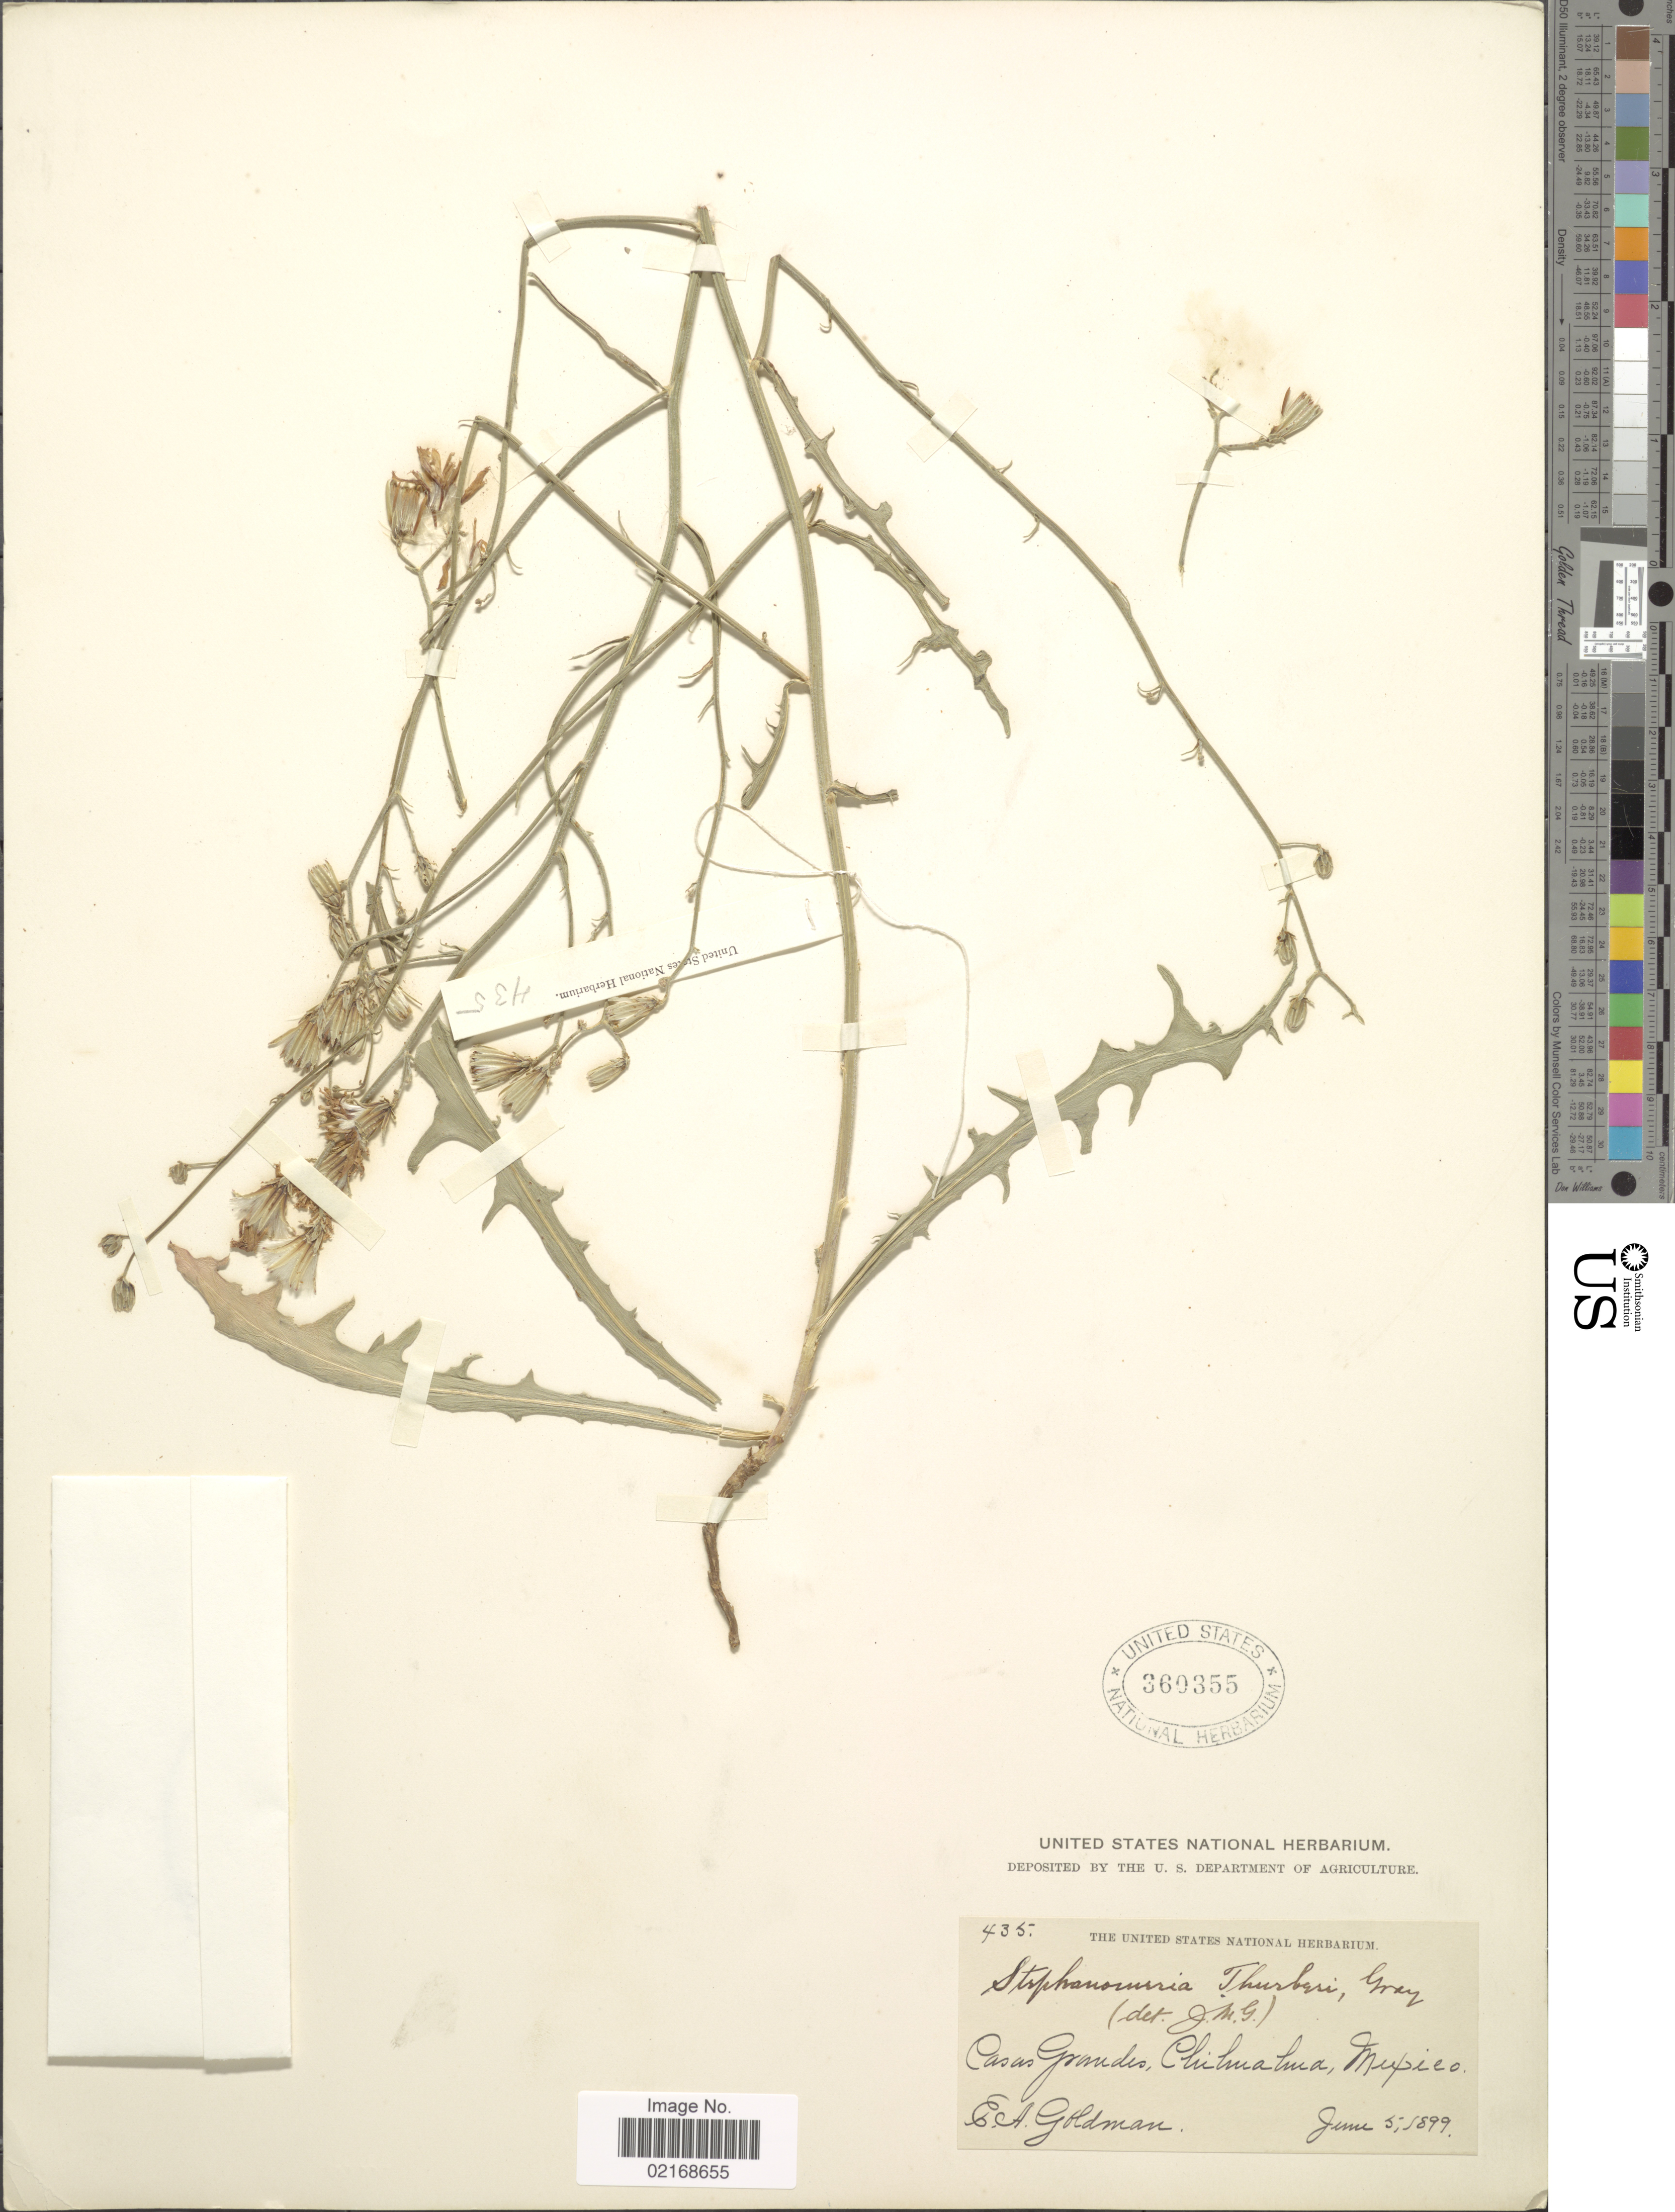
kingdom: Plantae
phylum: Tracheophyta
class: Magnoliopsida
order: Asterales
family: Asteraceae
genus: Stephanomeria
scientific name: Stephanomeria thurberi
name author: A. Gray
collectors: E. A. Goldman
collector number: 435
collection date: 1899-06-05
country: Mexico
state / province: Chihuahua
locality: Casas Grandes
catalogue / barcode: US 360355